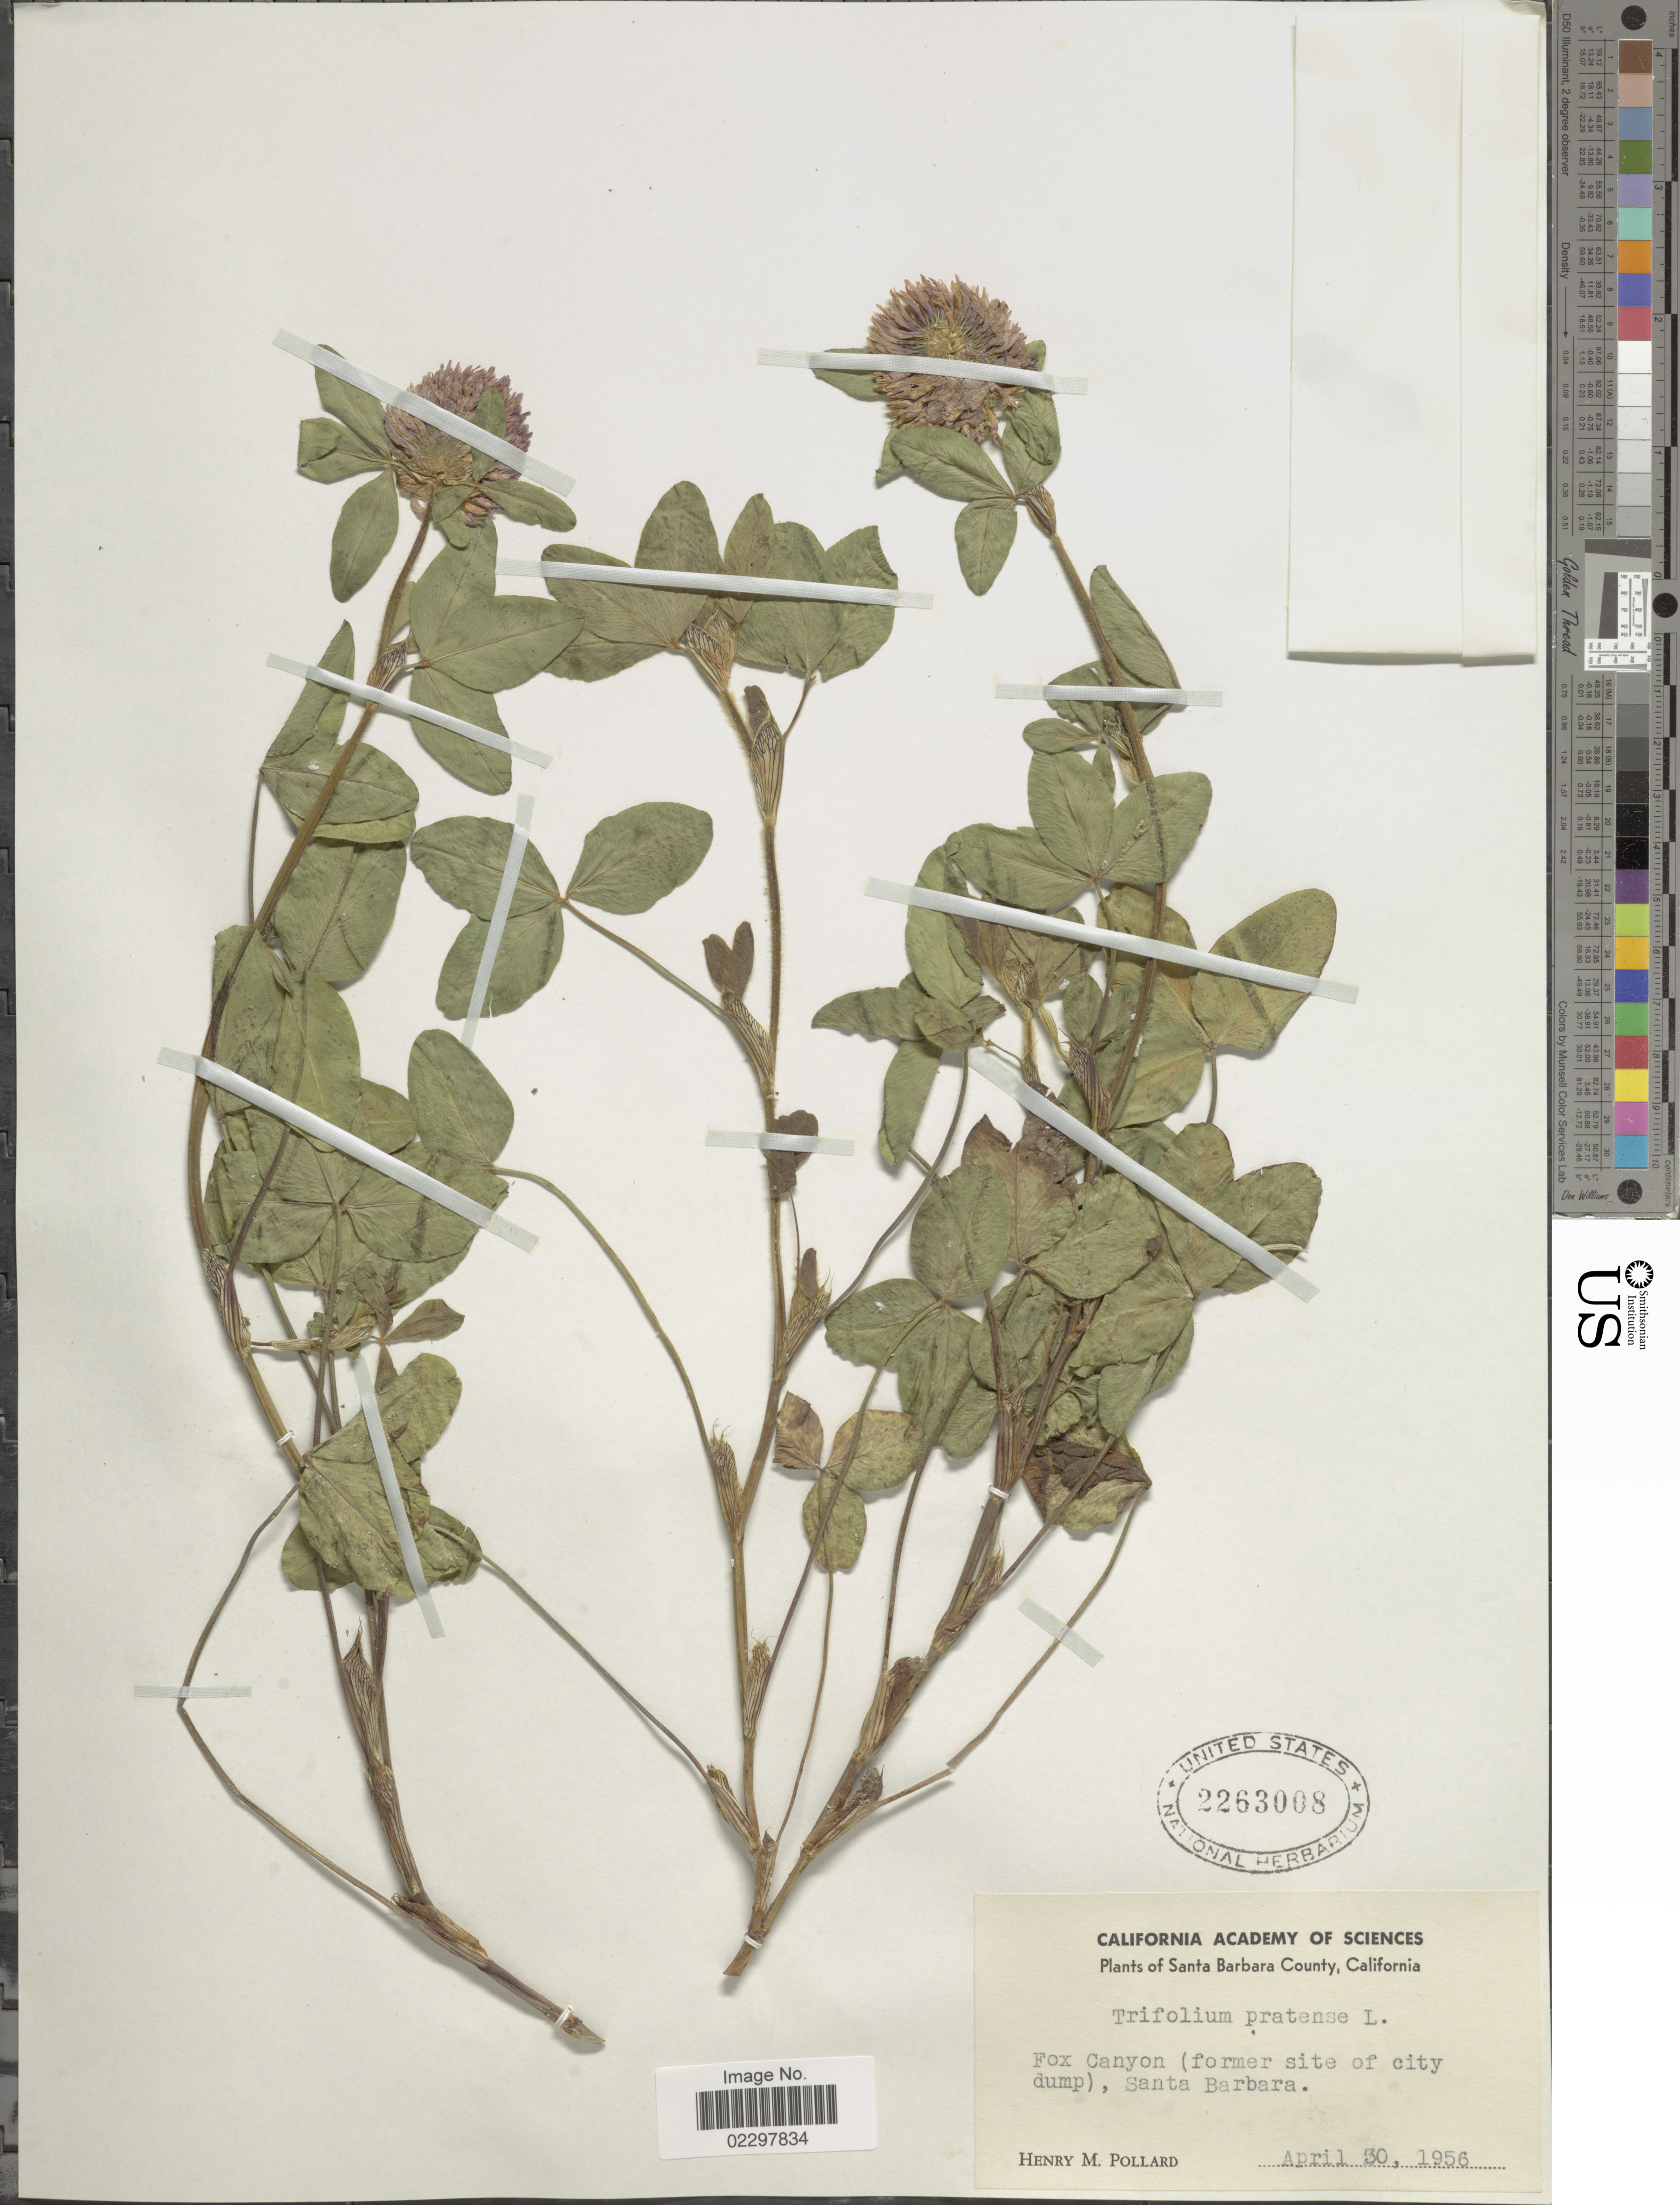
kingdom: Plantae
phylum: Tracheophyta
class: Magnoliopsida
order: Fabales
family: Fabaceae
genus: Trifolium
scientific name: Trifolium pratense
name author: L.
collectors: H. M. Pollard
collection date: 1956-04-30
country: United States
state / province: California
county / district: Santa Barbara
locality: Santa Barbara, Fox Canyon (former site of city dump).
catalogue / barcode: US 2263008